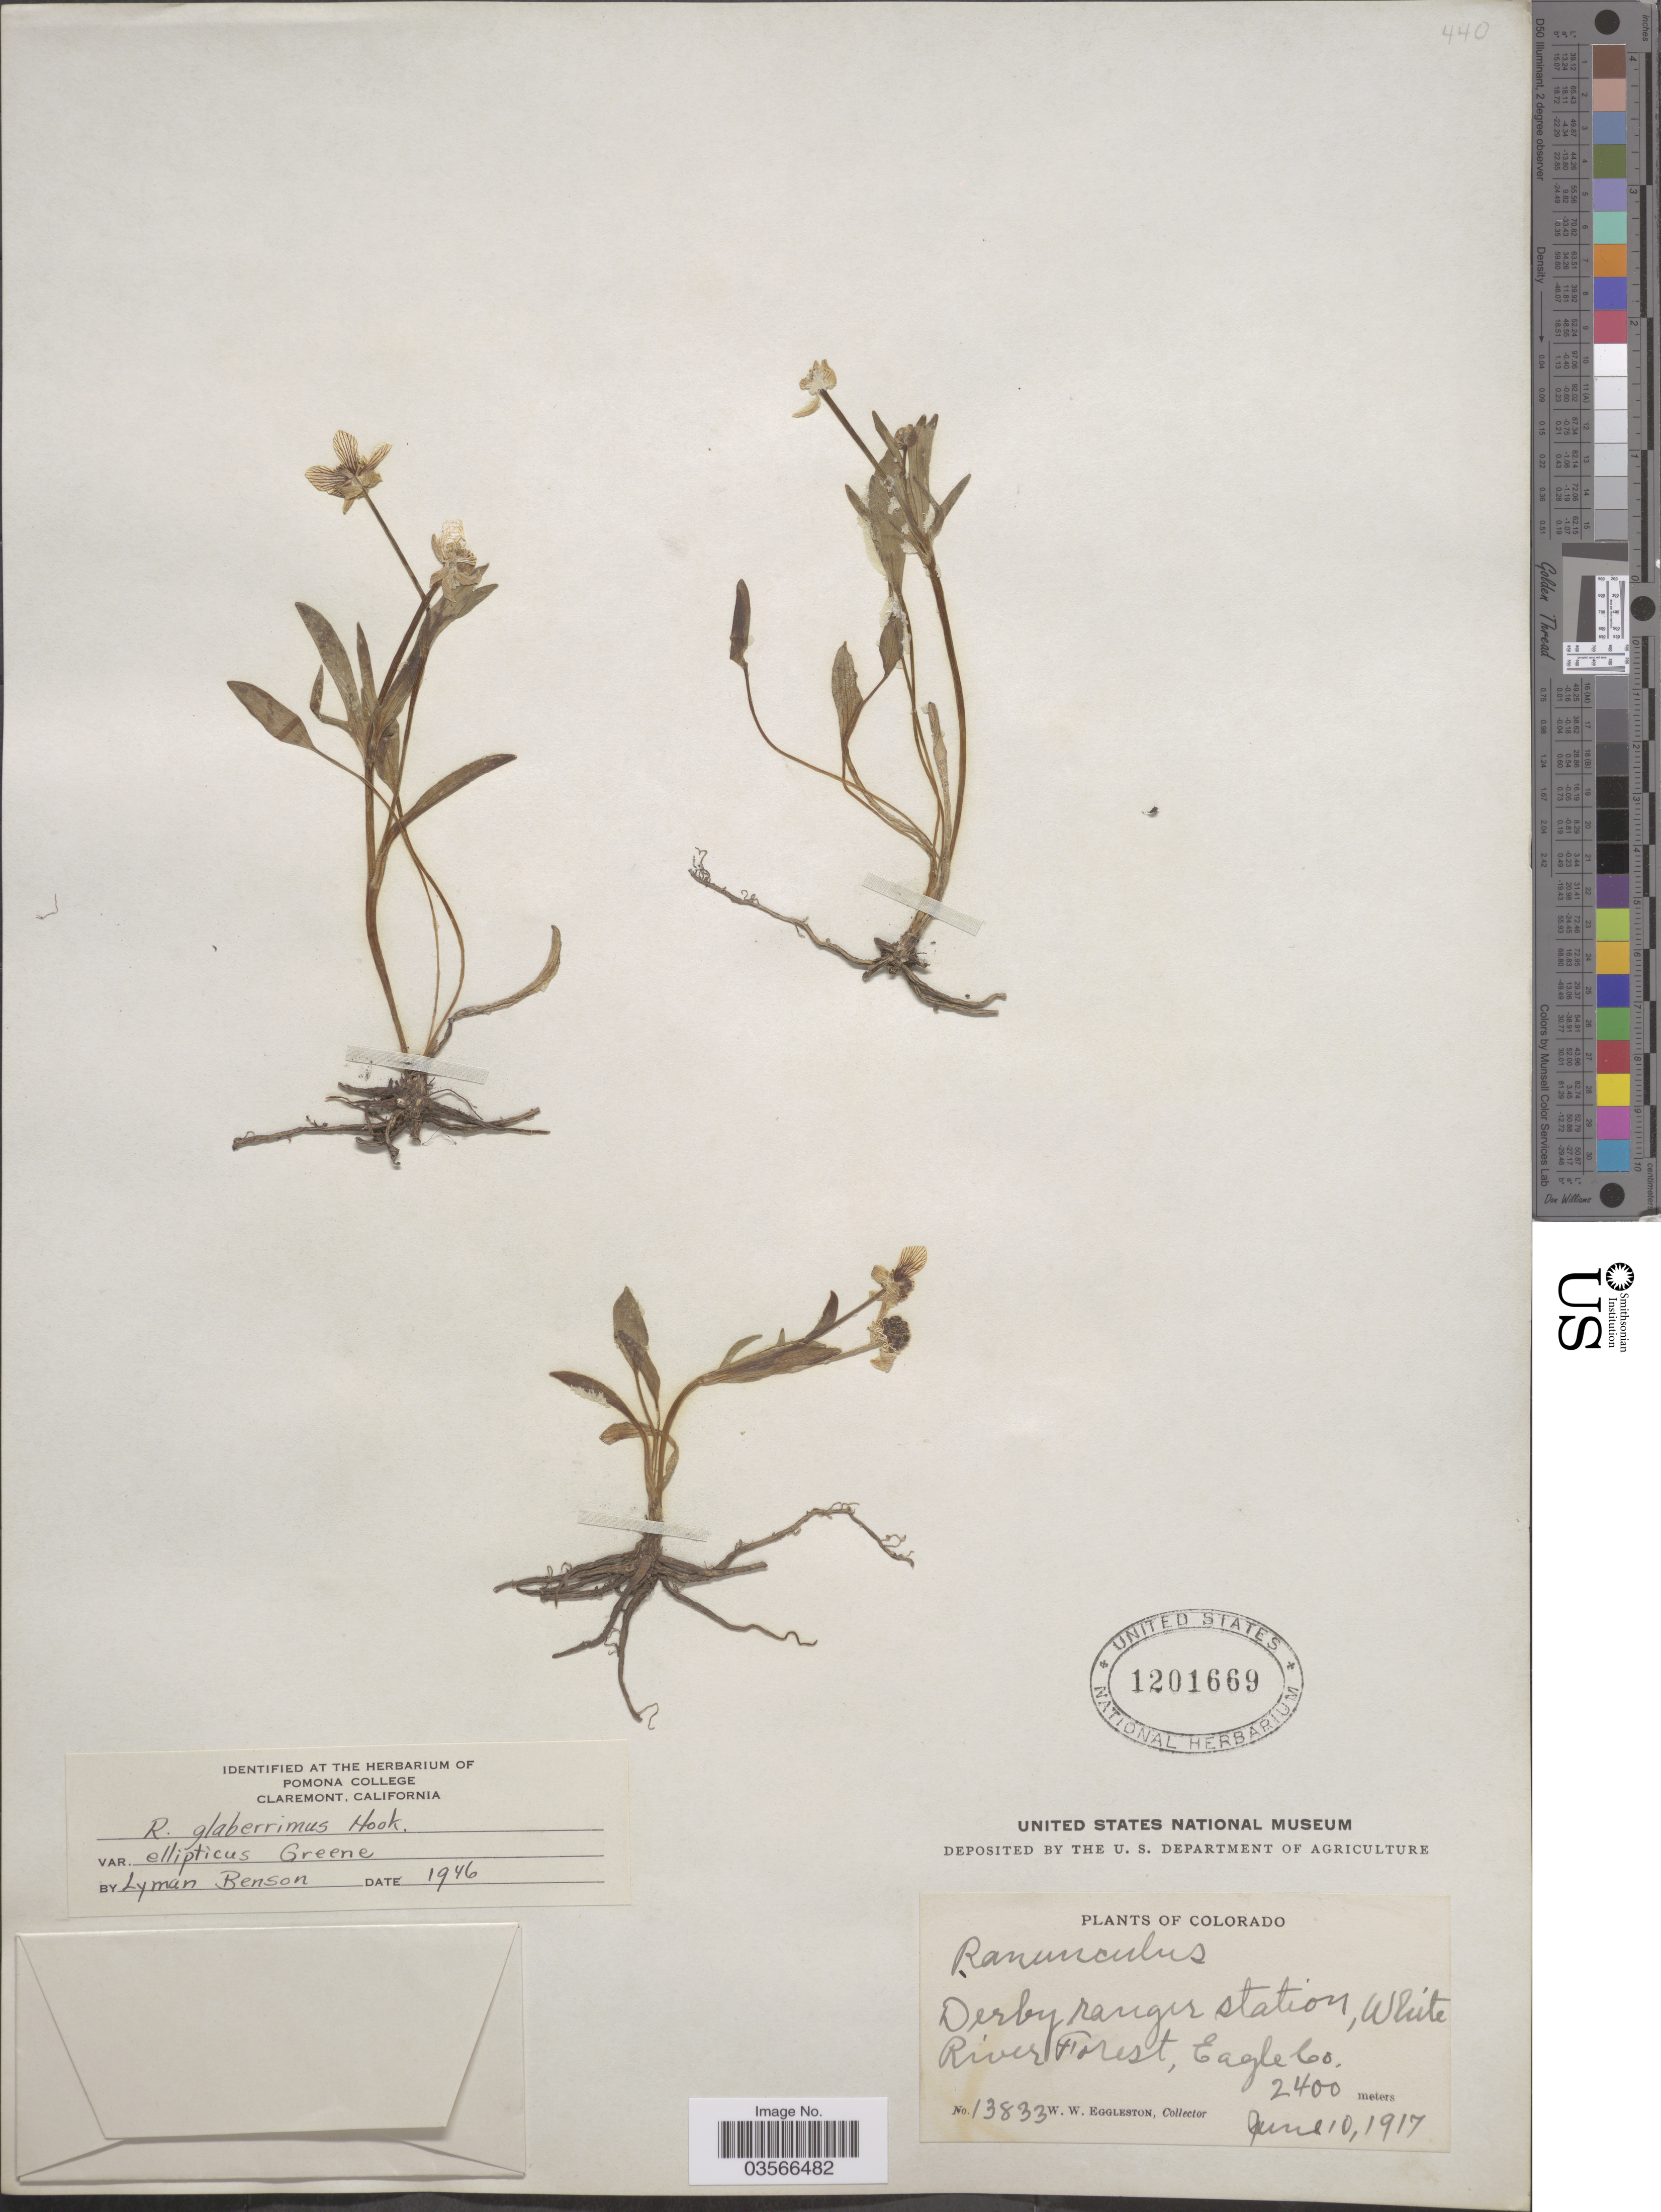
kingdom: Plantae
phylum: Tracheophyta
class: Magnoliopsida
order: Ranunculales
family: Ranunculaceae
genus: Ranunculus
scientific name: Ranunculus glaberrimus var. ellipticus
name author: (Greene) Greene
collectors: W. W. Eggleston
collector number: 13833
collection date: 1917-06-10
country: United States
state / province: Colorado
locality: Derby ranger station, White River Forest, Eagle Co.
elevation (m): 2400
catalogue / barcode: US 1201669